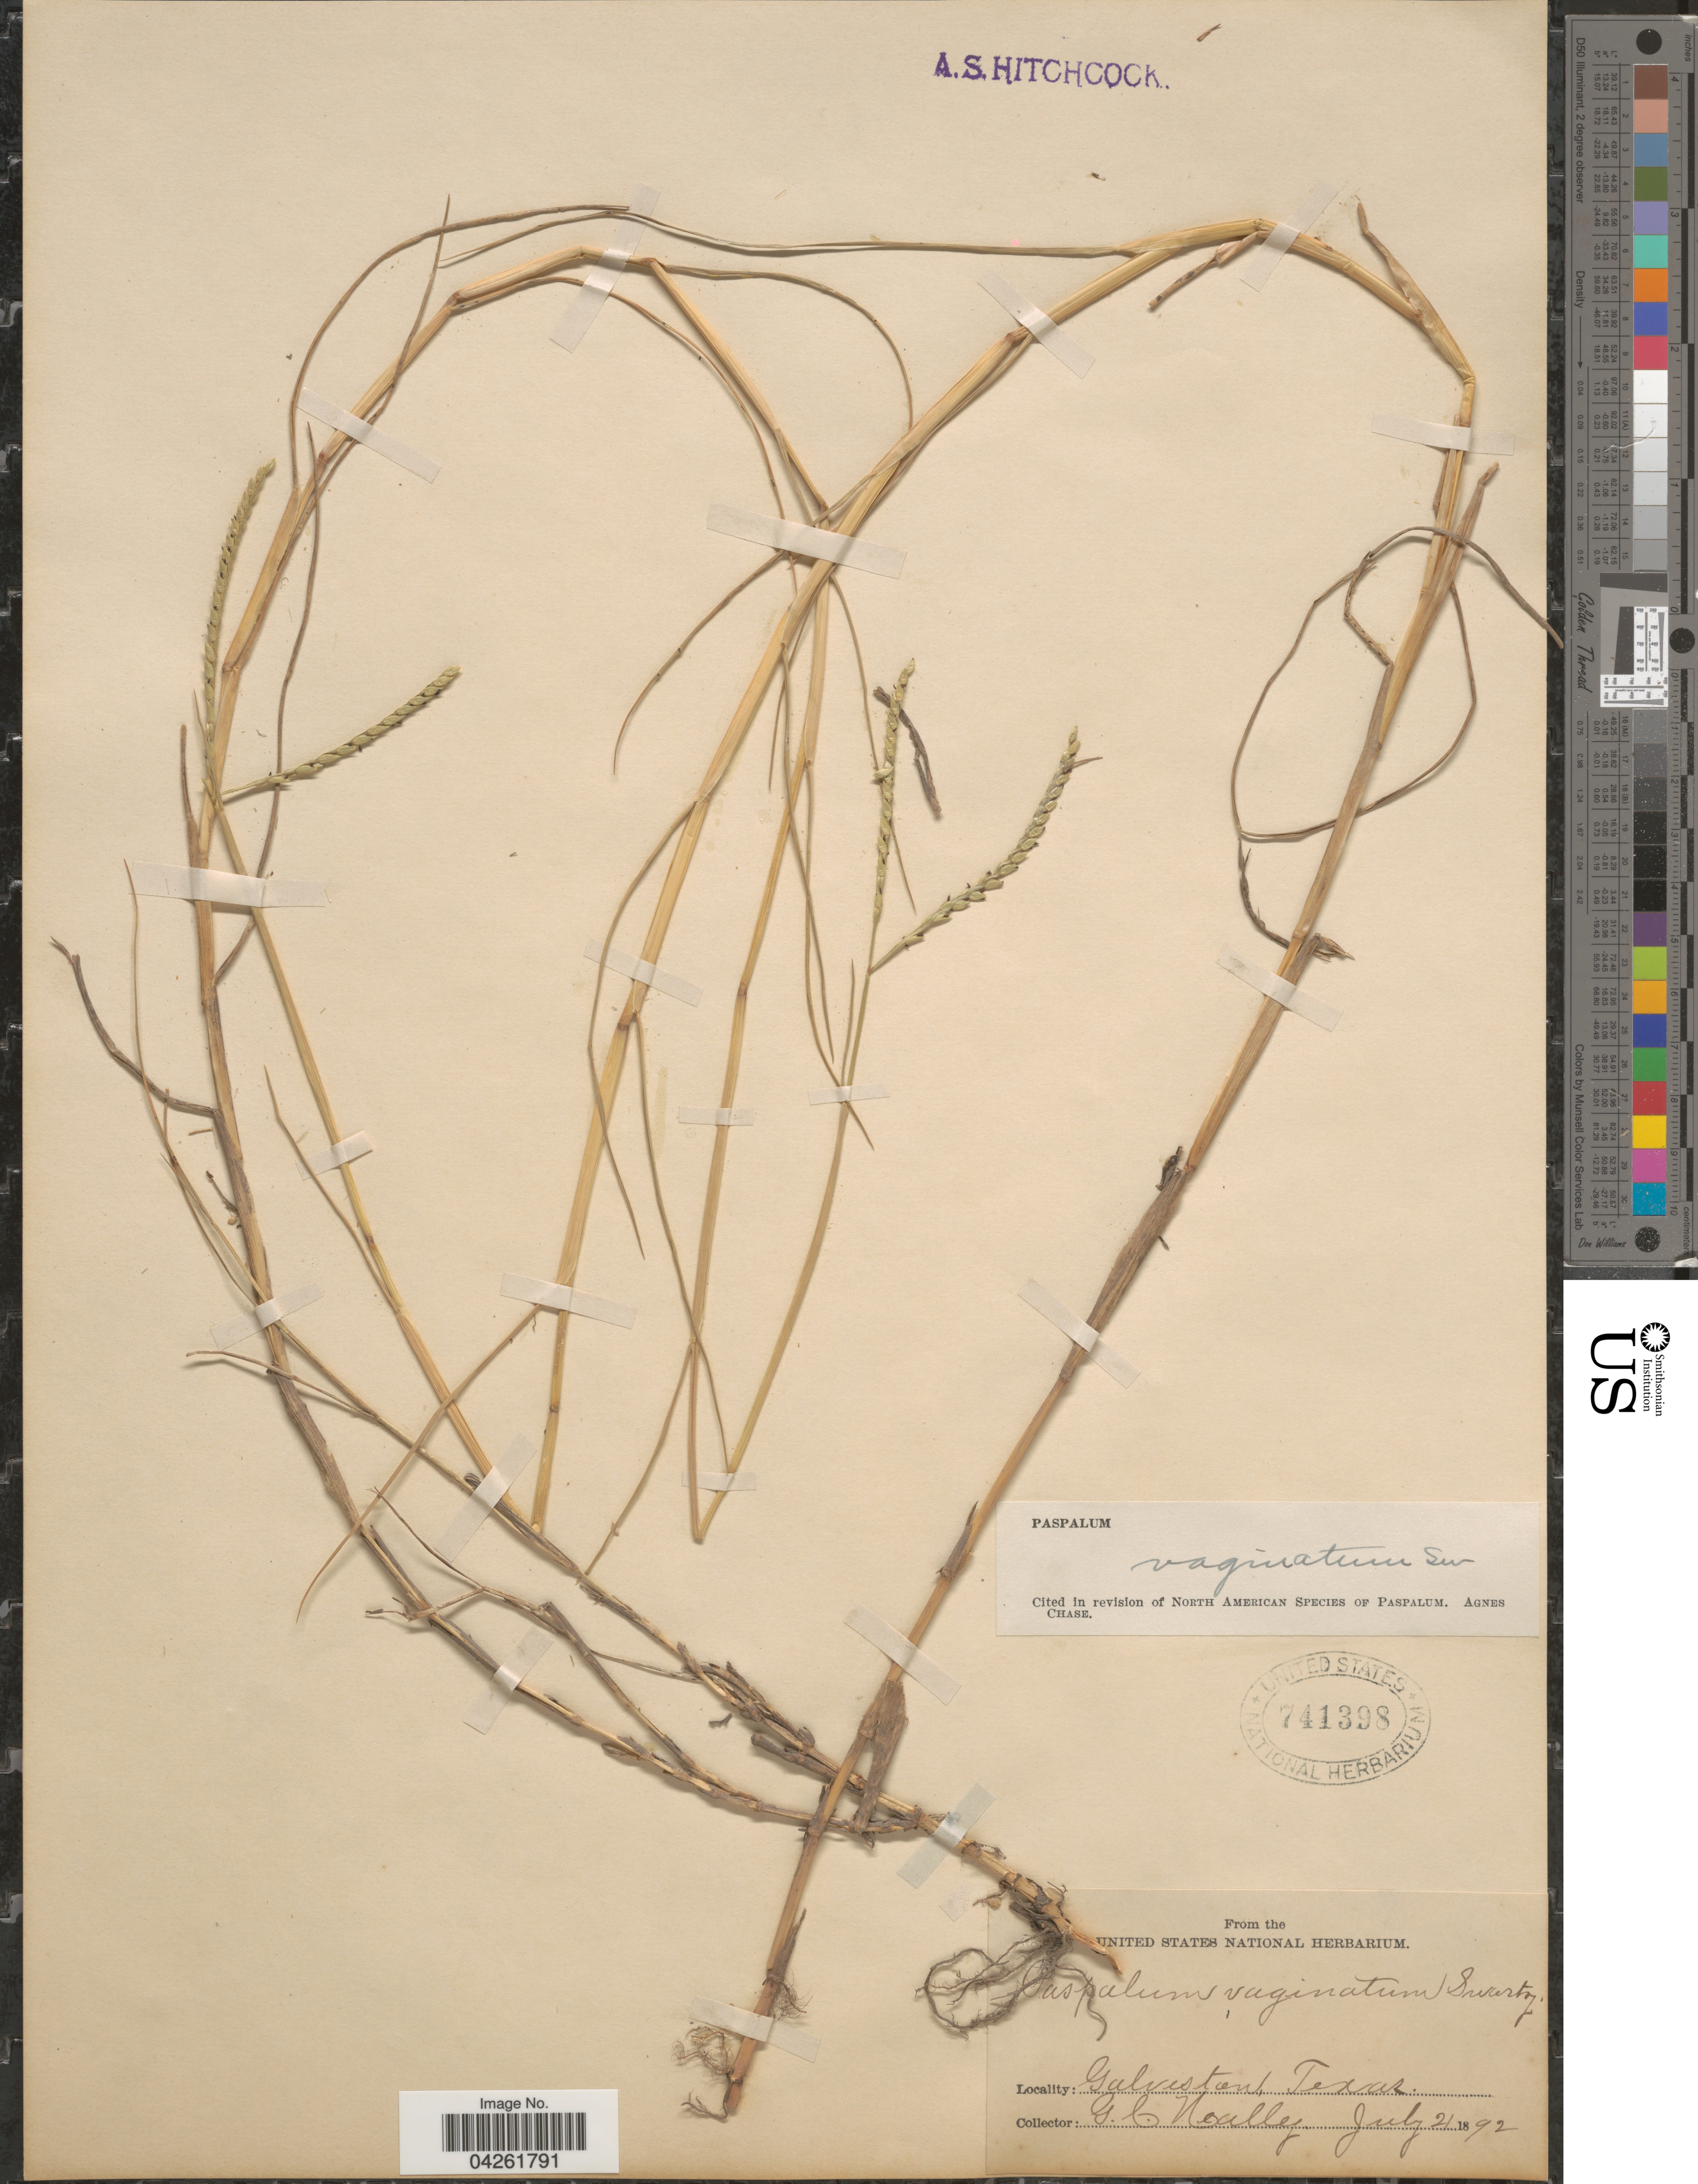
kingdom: Plantae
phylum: Tracheophyta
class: Liliopsida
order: Poales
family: Poaceae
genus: Paspalum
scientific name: Paspalum distichum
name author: L.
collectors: G. C. Nealley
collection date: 1892-07-21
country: United States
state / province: Texas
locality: Galveston.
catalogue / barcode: US 741398